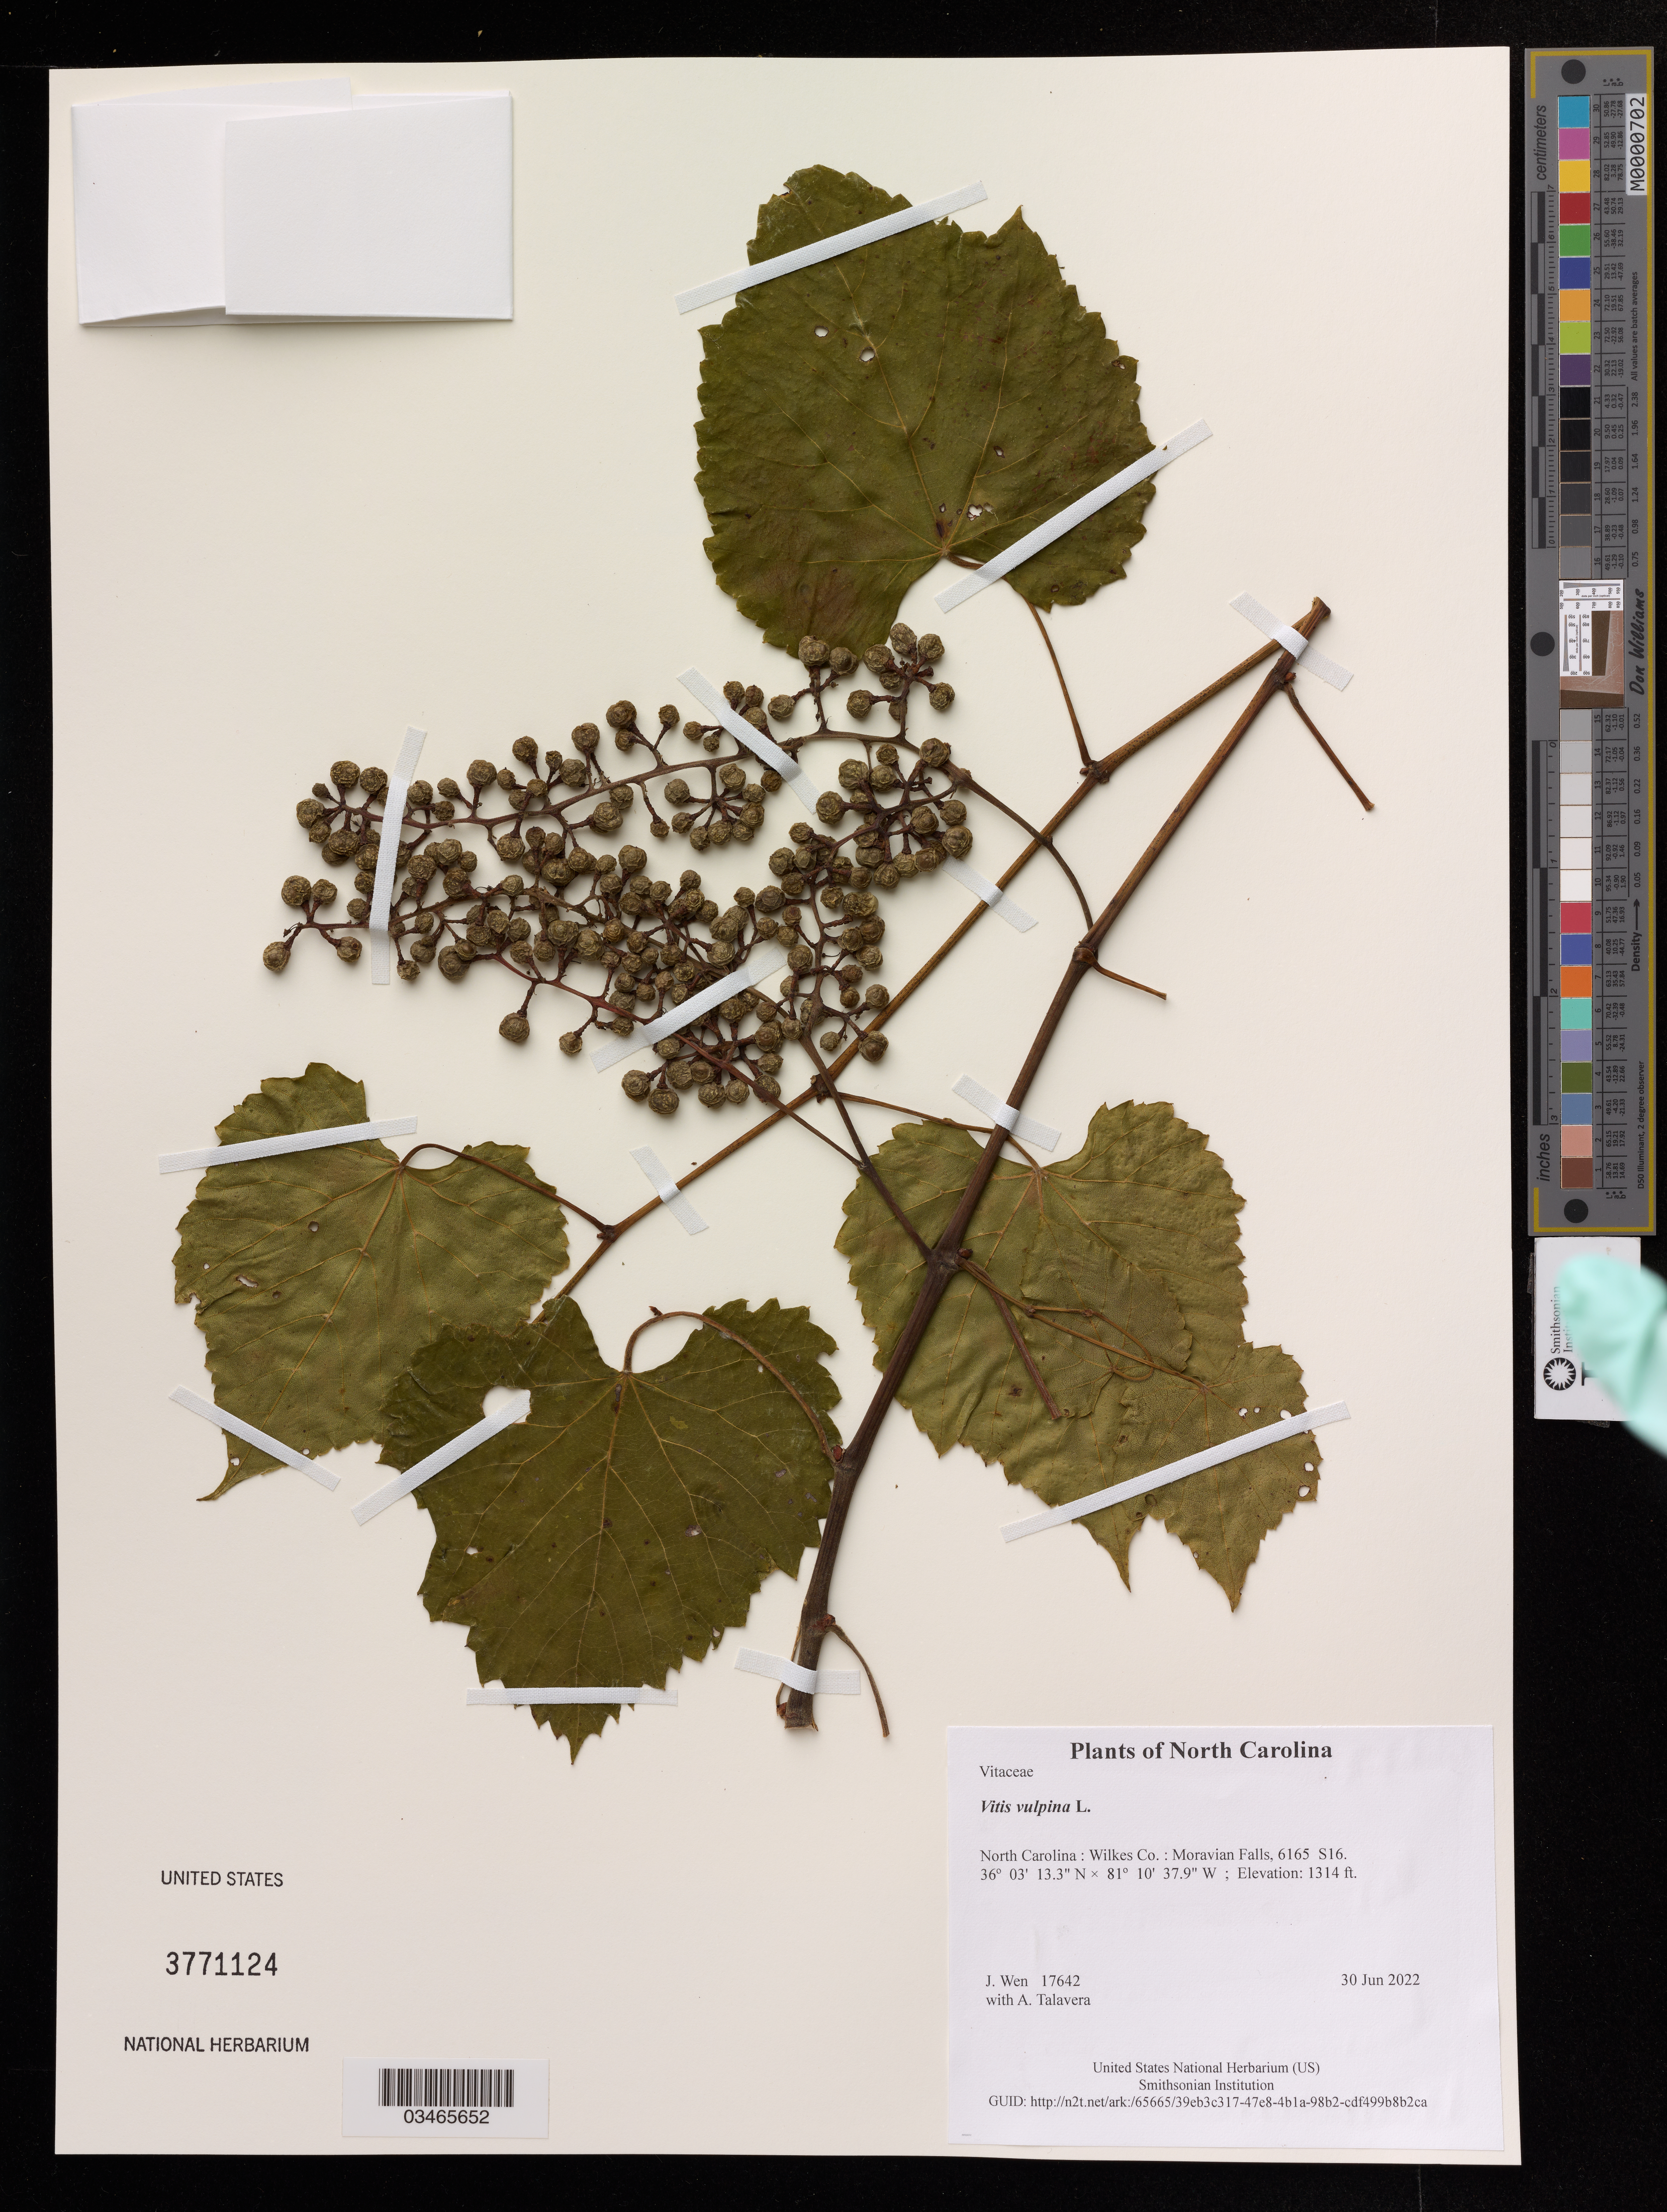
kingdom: Plantae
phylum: Tracheophyta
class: Magnoliopsida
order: Vitales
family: Vitaceae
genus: Vitis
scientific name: Vitis vulpina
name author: L.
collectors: J. Wen & A. Talavera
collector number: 17642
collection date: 2022-06-30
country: United States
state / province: North Carolina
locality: Wilkes Co.: Moravian Falls, 6165 S16.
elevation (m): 401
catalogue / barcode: US 3771124